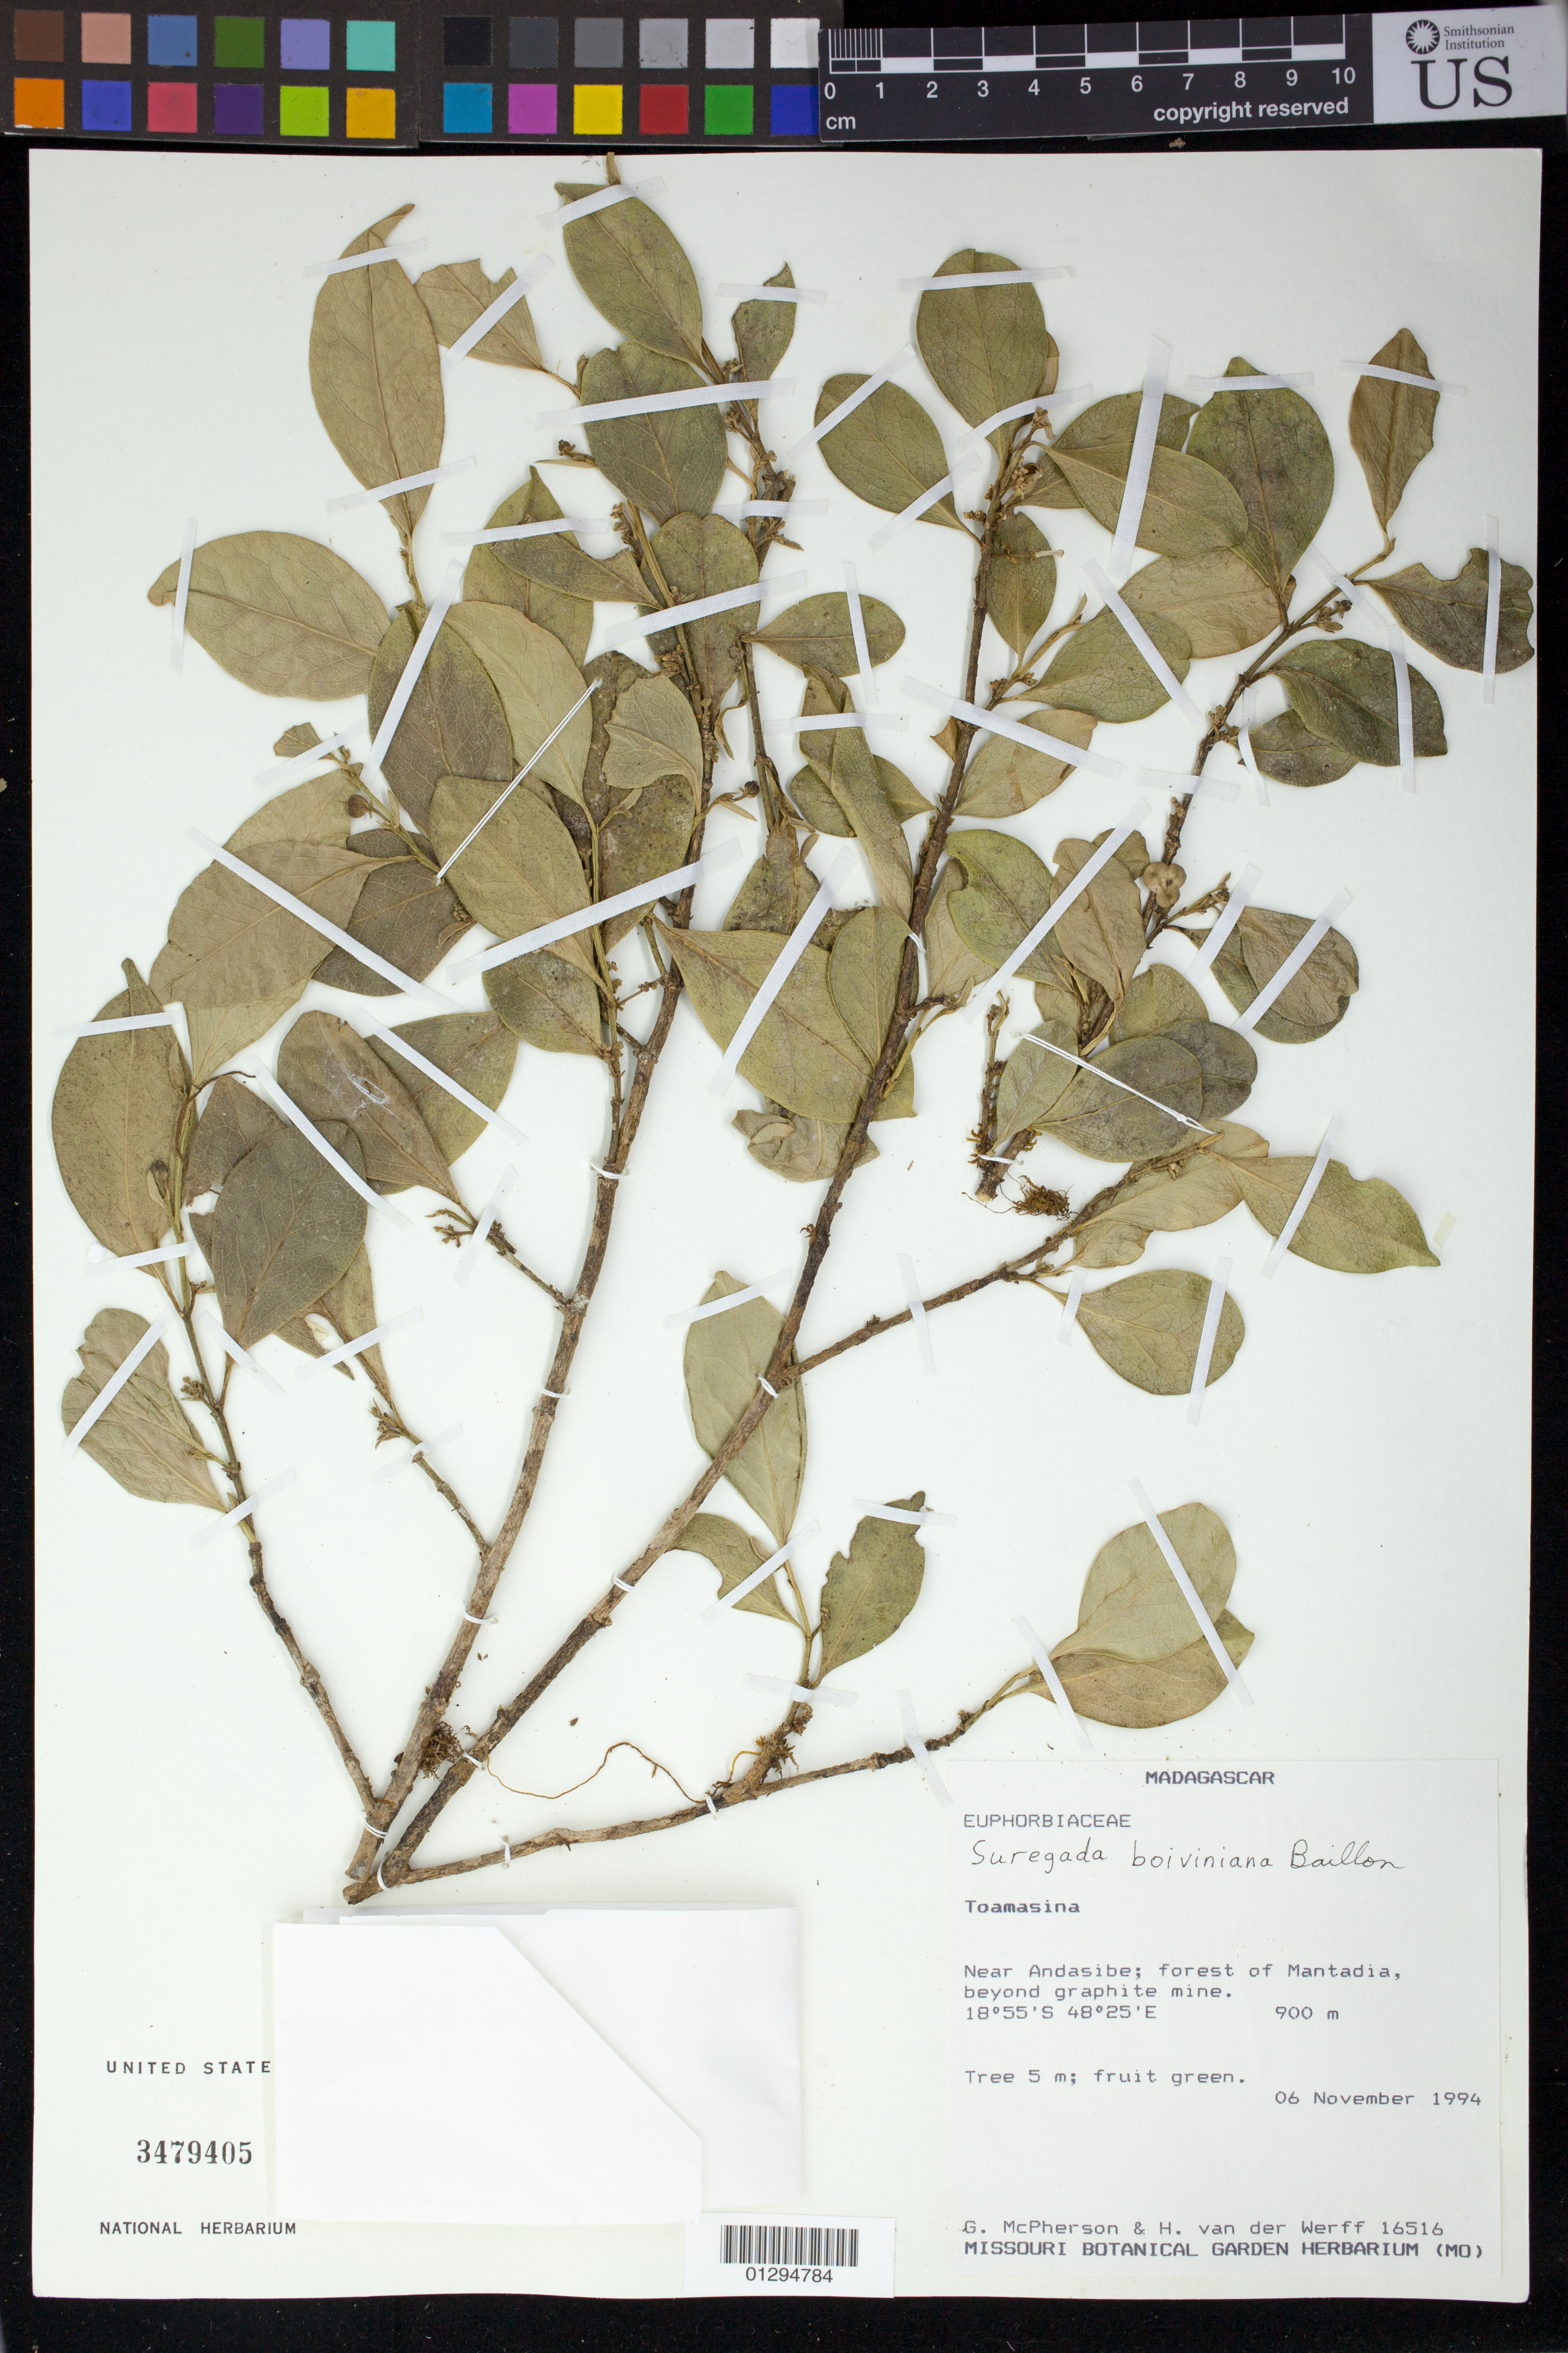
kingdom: Plantae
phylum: Tracheophyta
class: Magnoliopsida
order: Malpighiales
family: Euphorbiaceae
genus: Suregada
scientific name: Suregada boiviniana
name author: Baill.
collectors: G. D. McPherson & H. van der Werff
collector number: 16516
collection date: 1994-11-06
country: Madagascar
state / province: Boeny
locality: Near Andasibe; forest of Mantadia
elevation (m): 900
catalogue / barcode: US 3479405